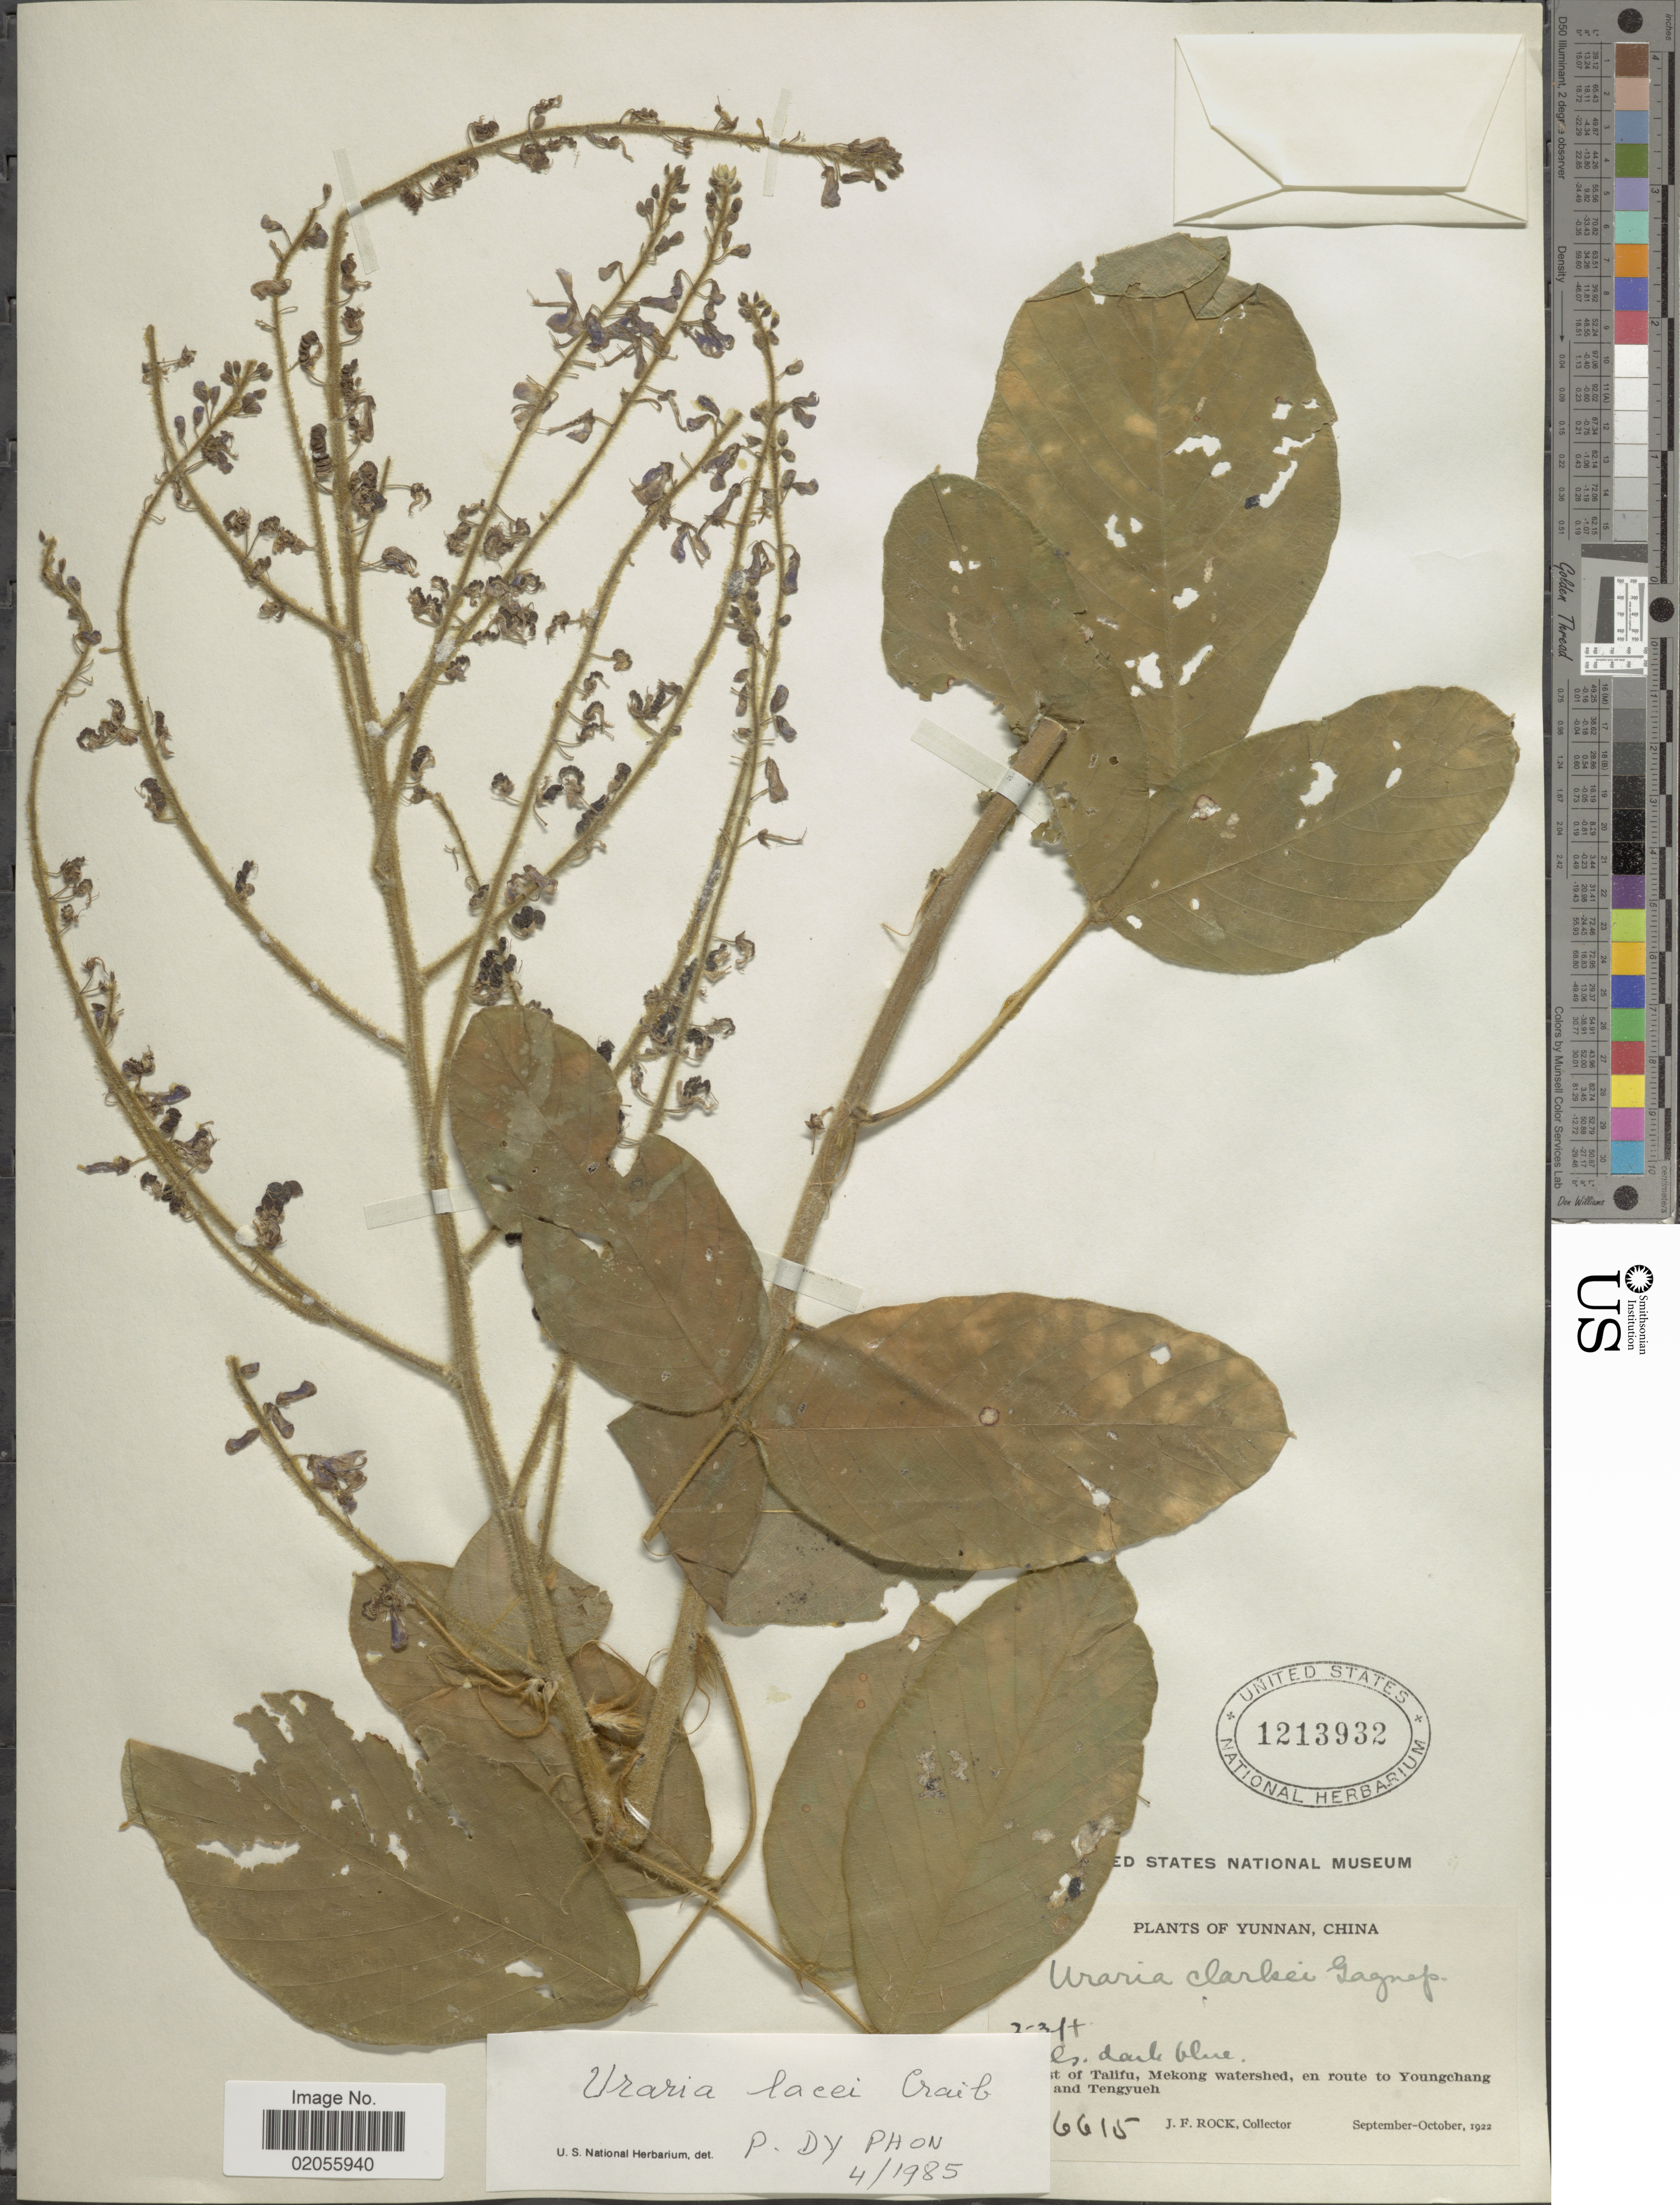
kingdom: Plantae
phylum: Tracheophyta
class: Magnoliopsida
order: Fabales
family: Fabaceae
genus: Uraria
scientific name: Uraria lacei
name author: Craib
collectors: J. Rock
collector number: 6615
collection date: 1922-09/1922-10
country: China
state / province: Yunnan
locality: [illegible text] of Talifu, Mekong watershed en route to Youngchang [illegible text] and Tengyueh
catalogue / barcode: US 1213932